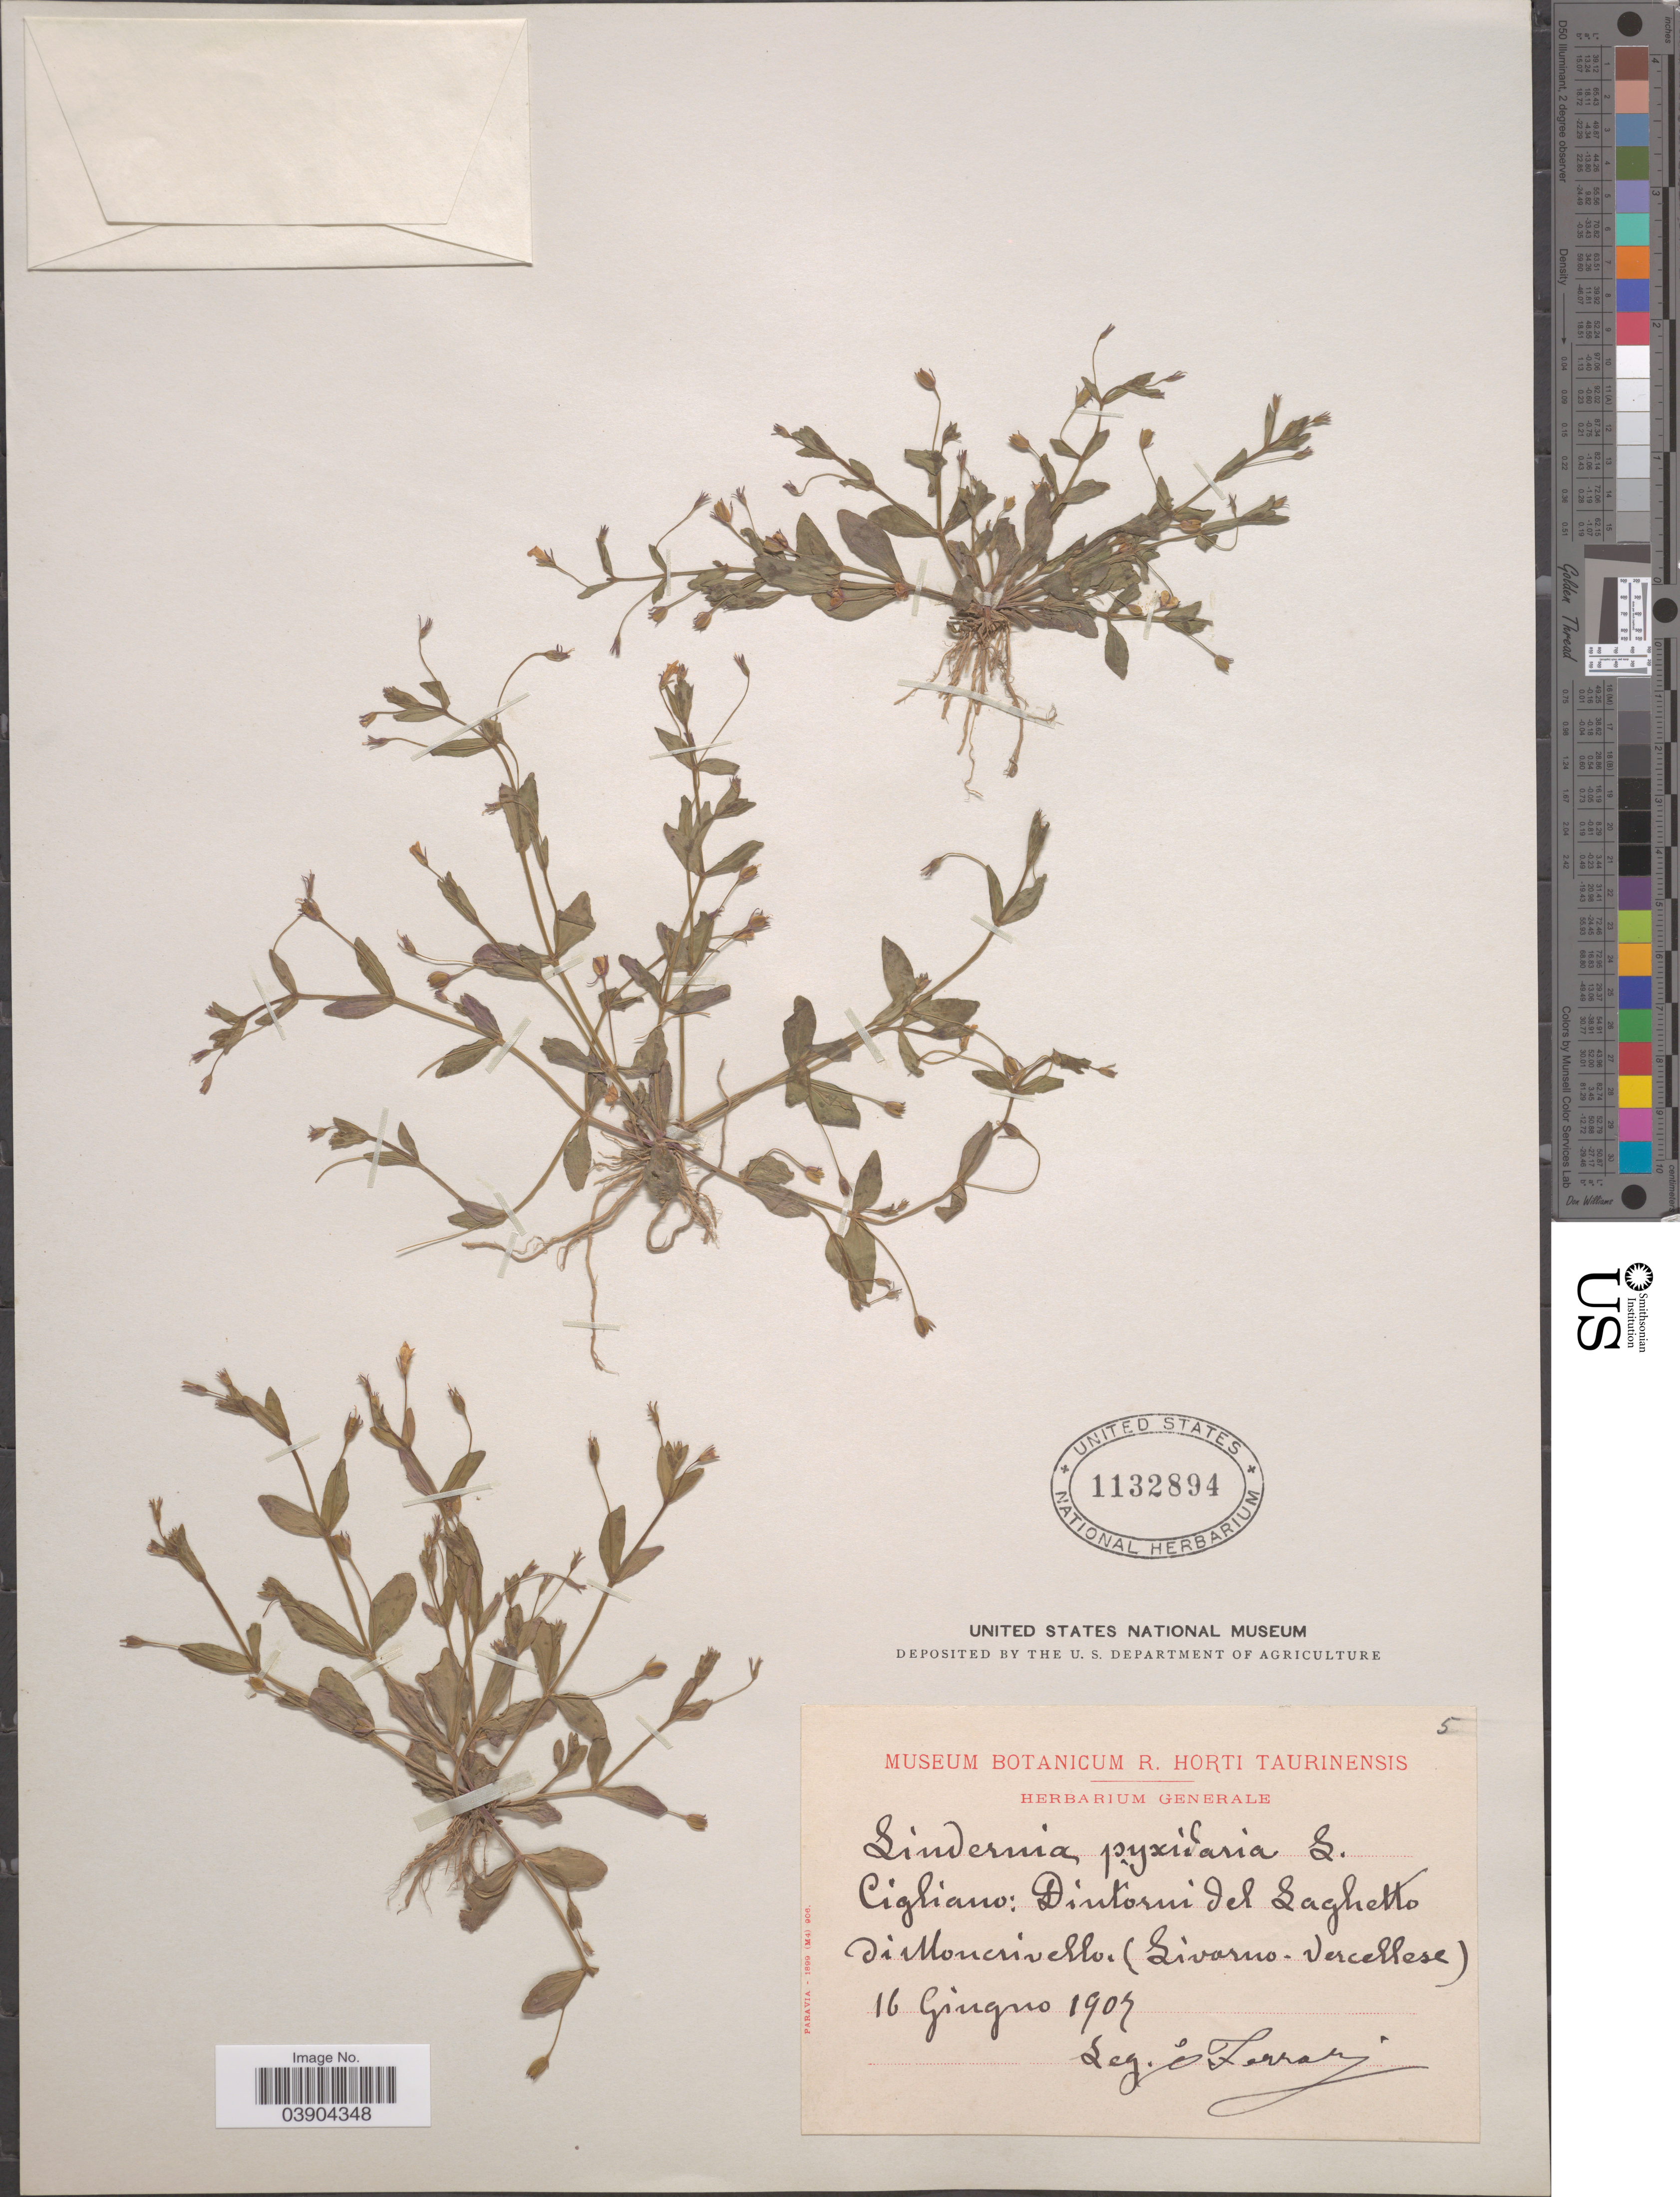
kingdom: Plantae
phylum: Tracheophyta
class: Magnoliopsida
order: Lamiales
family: Linderniaceae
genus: Lindernia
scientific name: Lindernia pyxidaria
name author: All.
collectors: Ferrari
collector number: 5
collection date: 1907-06-16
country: Italy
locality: Cigliano: Dintorni del Saghetto di Moncrivello. (Livorno-Vercellese).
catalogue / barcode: US 1132894